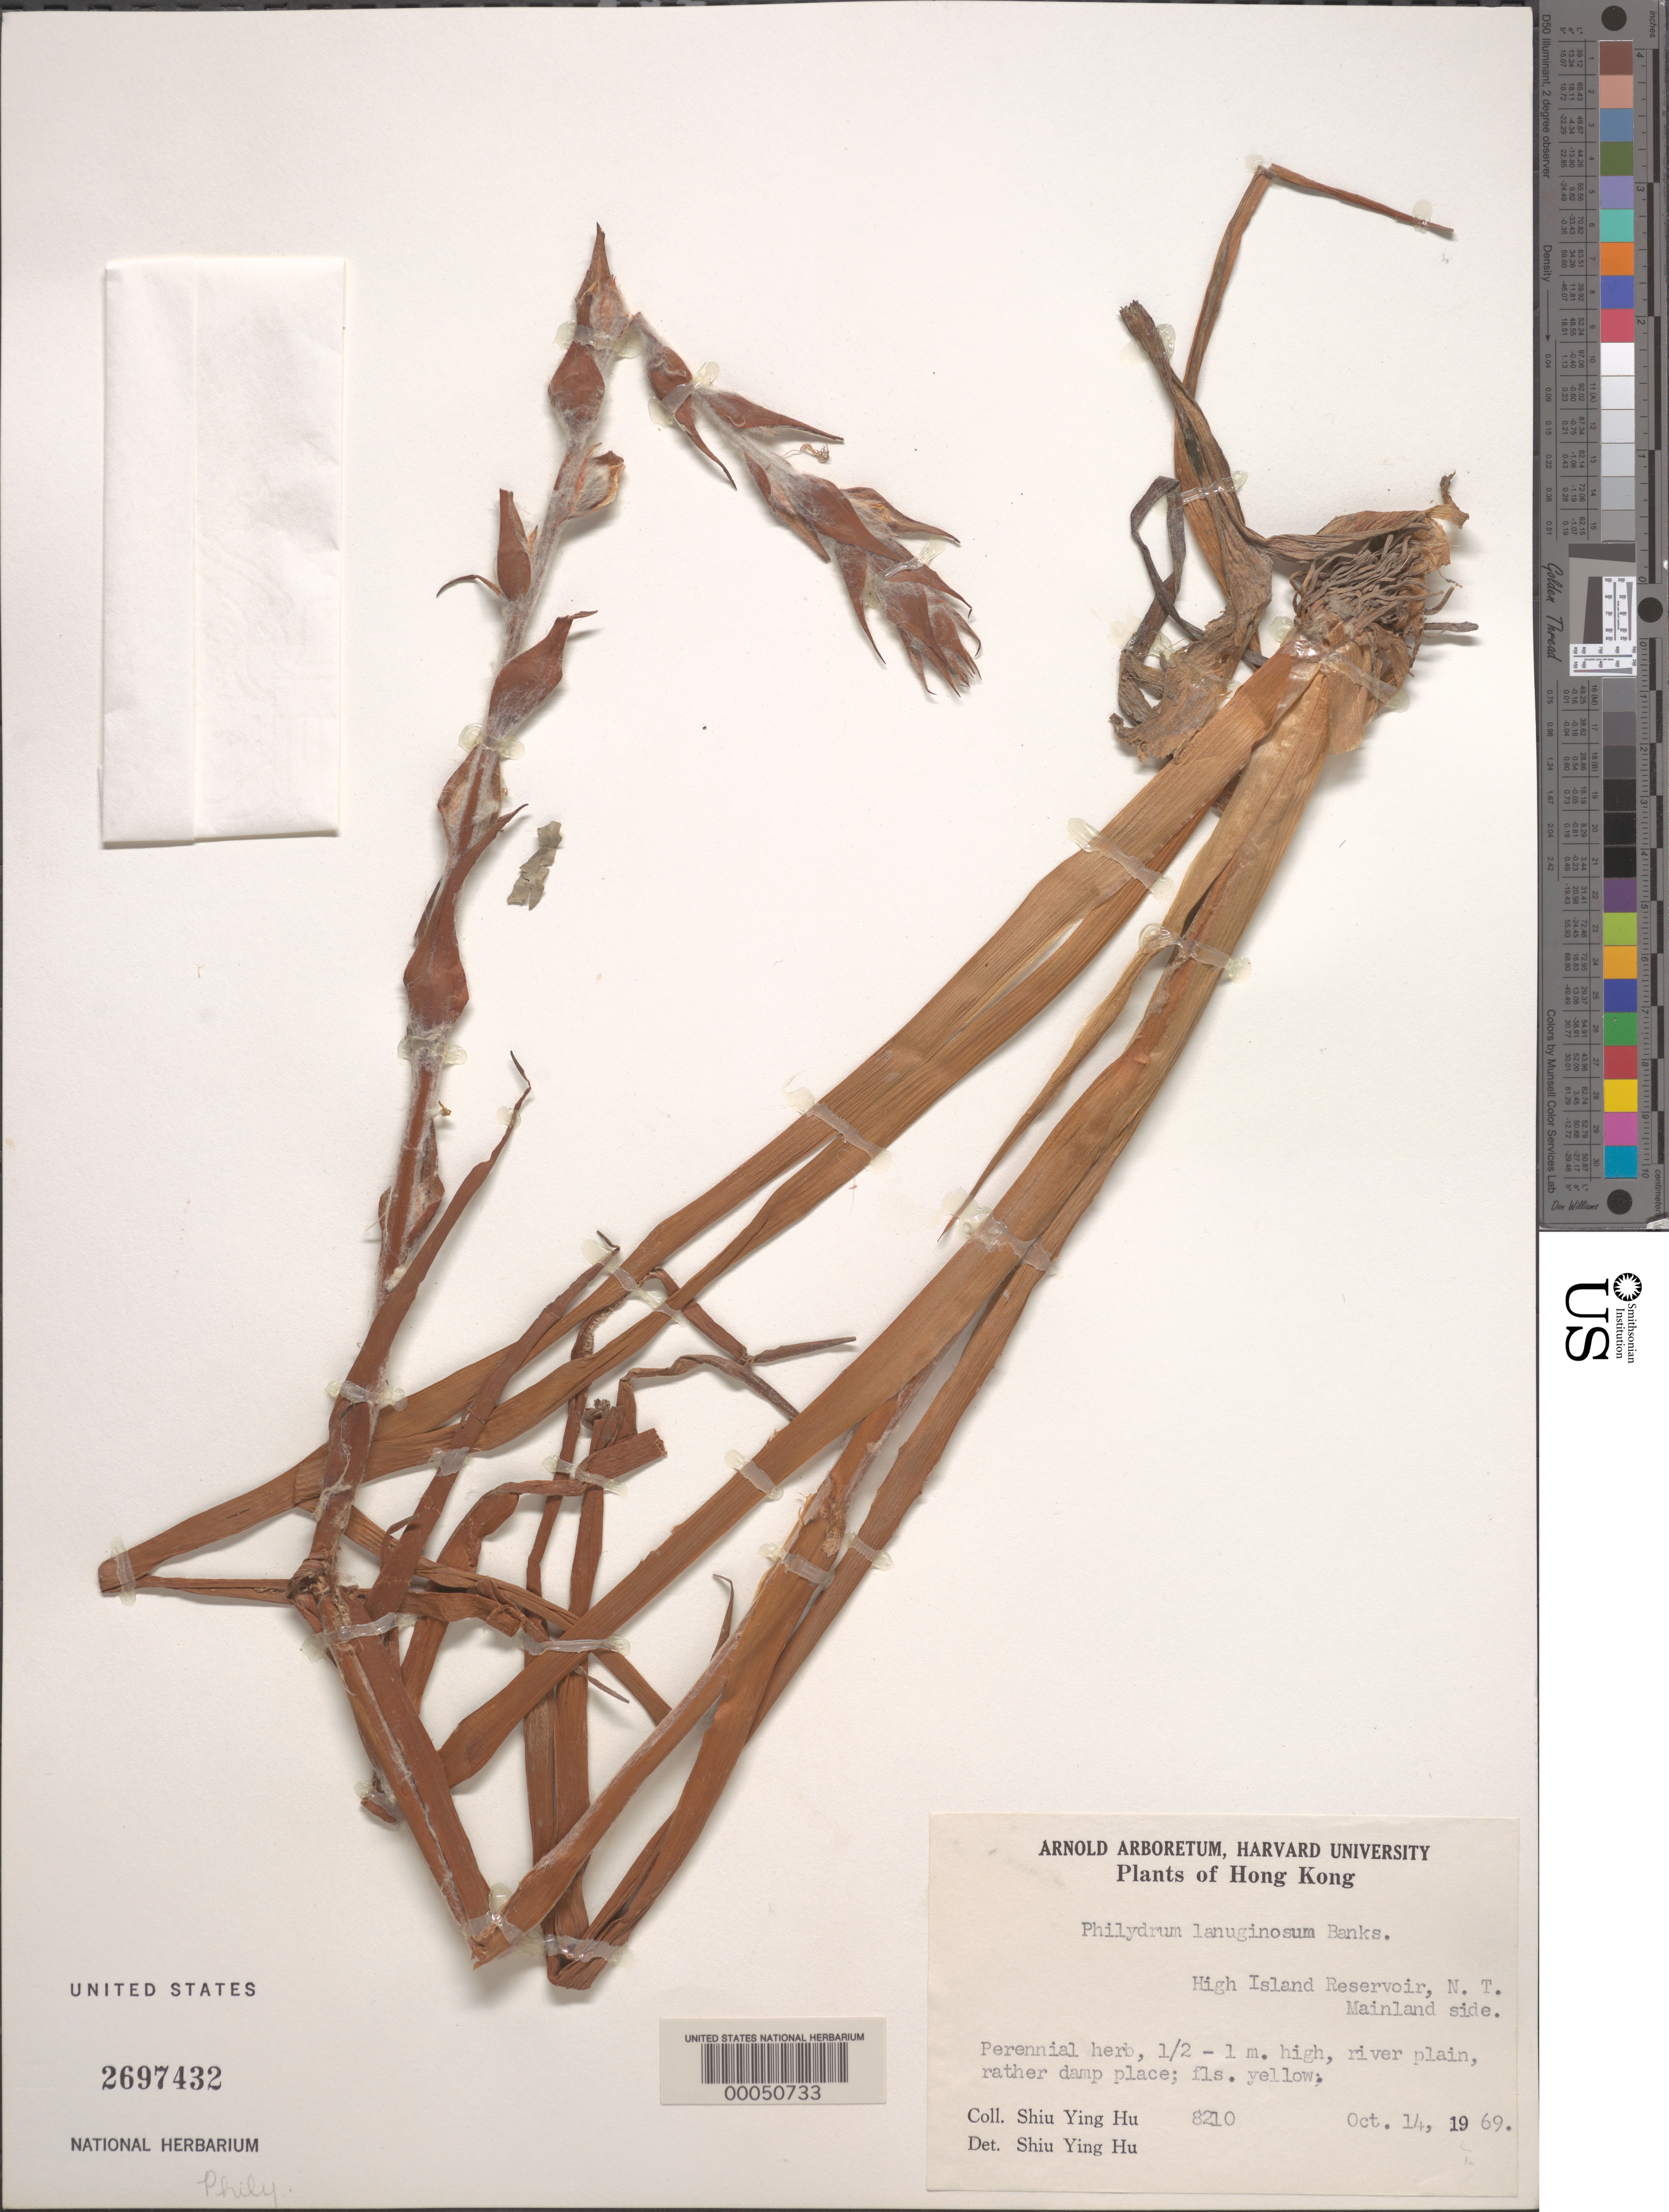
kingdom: Plantae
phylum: Tracheophyta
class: Liliopsida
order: Commelinales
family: Philydraceae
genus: Philydrum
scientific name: Philydrum lanuginosum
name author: Banks & Sol. ex Gaertn.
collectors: S. H. Hu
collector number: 8210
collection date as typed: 14 Oct 1969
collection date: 1969-10-14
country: China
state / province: Hong Kong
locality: High island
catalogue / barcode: US 2697432